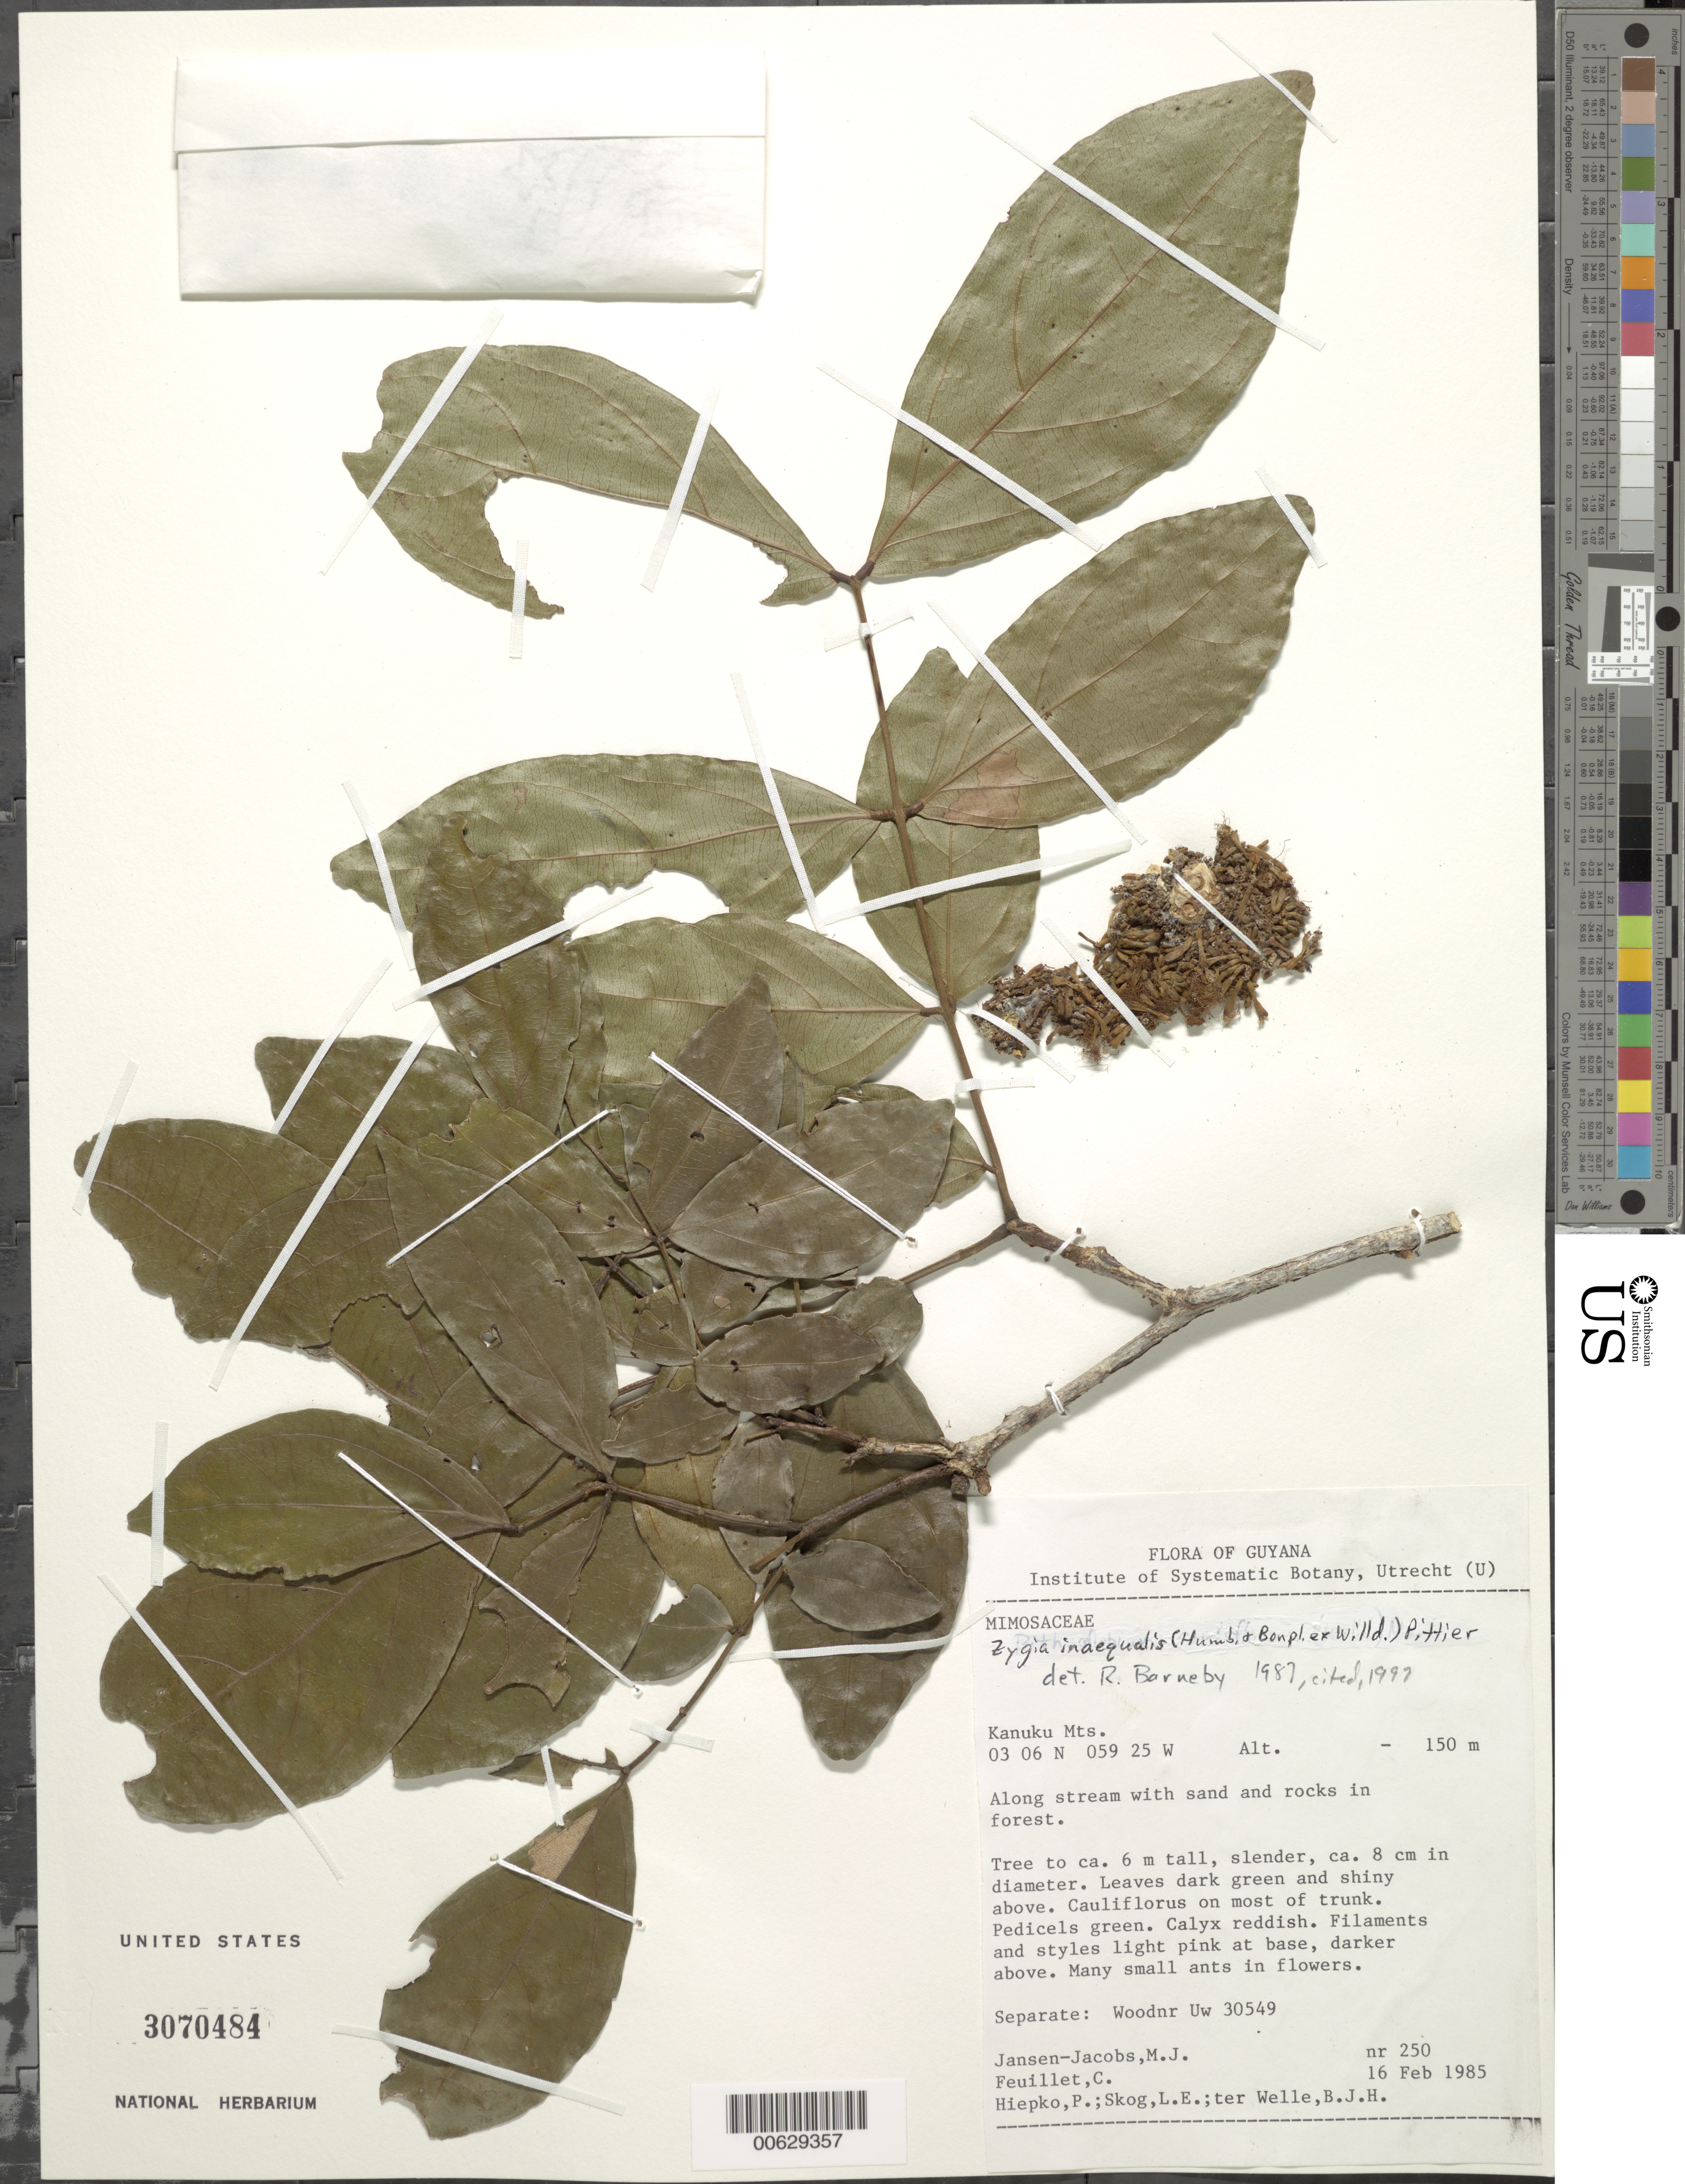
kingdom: Plantae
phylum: Tracheophyta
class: Magnoliopsida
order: Fabales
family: Fabaceae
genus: Zygia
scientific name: Zygia inaequalis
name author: (Humb. & Bonpl. ex Willd.) Pittier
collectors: M. J. Jansen-Jacobs, C. Feuillet, P. H. Hiepko, L. E. Skog & B. Welle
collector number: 250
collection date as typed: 16-Feb-91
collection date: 1991-02-16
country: Guyana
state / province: U. Takutu-U. Essequibo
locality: Kanuku Mts., Rupununi R.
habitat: Streamside with sand and rocks in forest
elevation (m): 150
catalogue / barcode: US 3070484